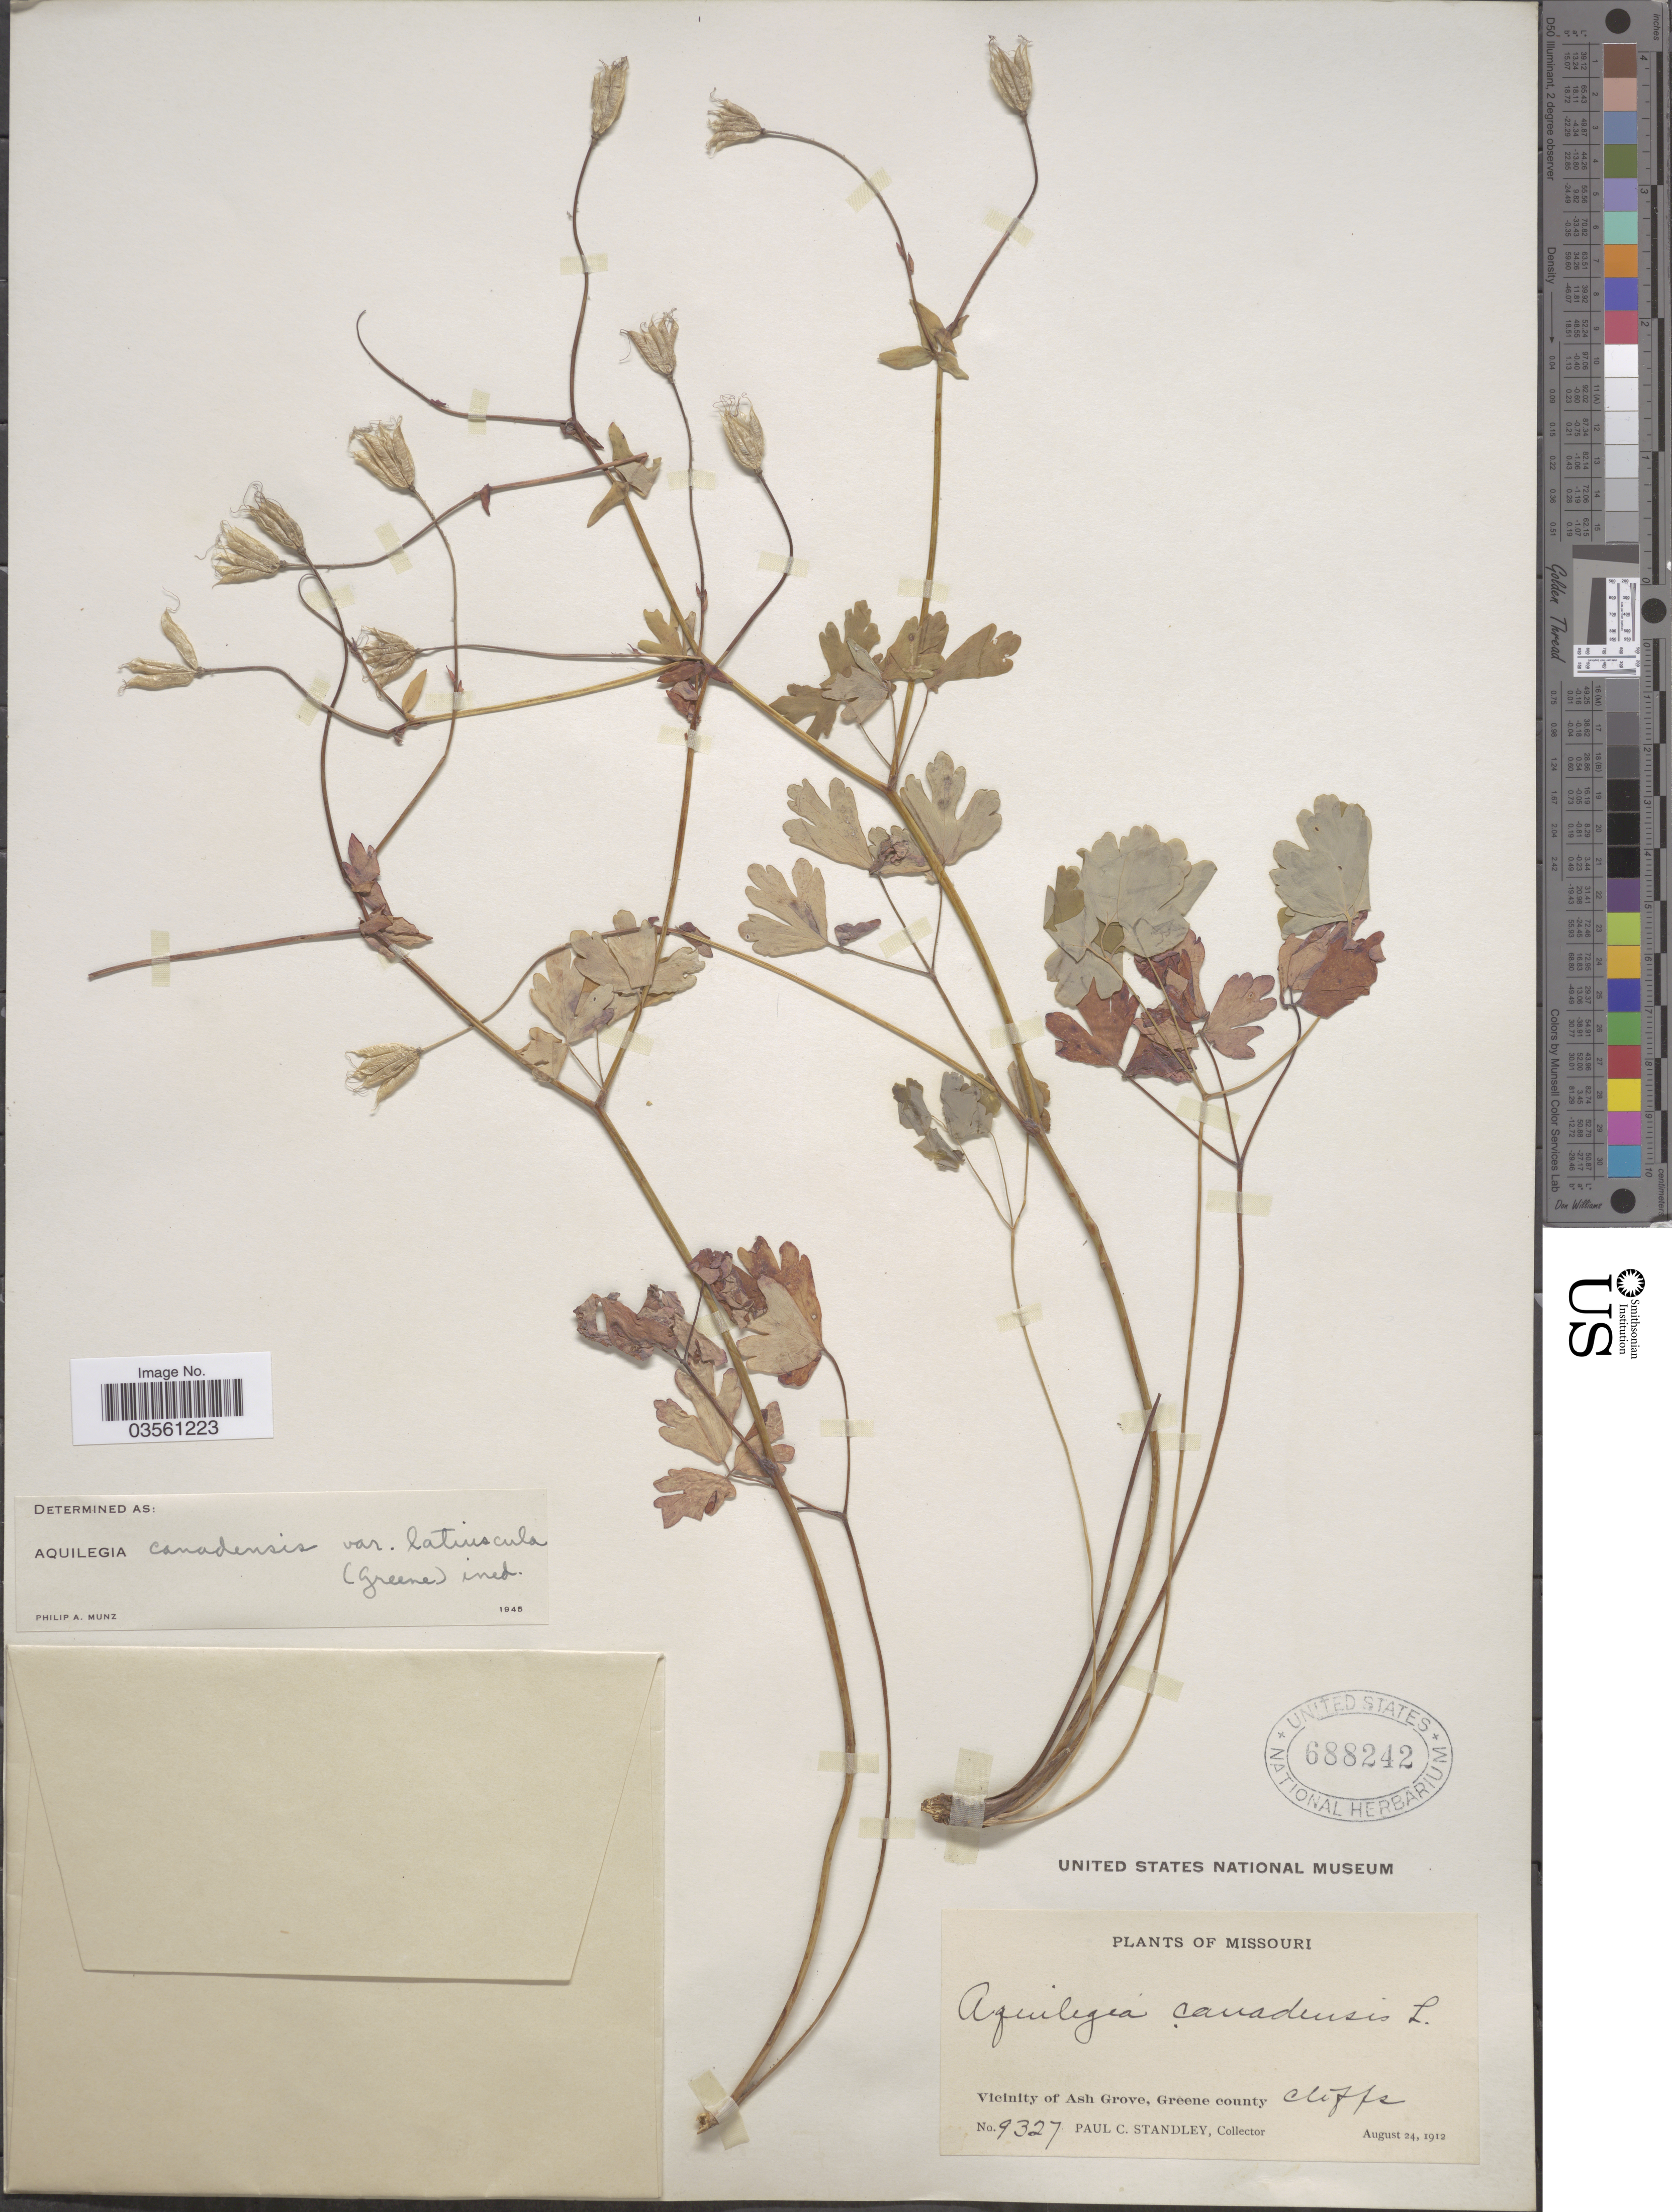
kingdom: Plantae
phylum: Tracheophyta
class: Magnoliopsida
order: Ranunculales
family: Ranunculaceae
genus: Aquilegia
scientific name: Aquilegia canadensis var. latiuscula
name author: (Greene) Munz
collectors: P. C. Standley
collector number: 9327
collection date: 1912-08-24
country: United States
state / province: Missouri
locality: Vicinity of Ash Grove, Greene county.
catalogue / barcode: US 688242